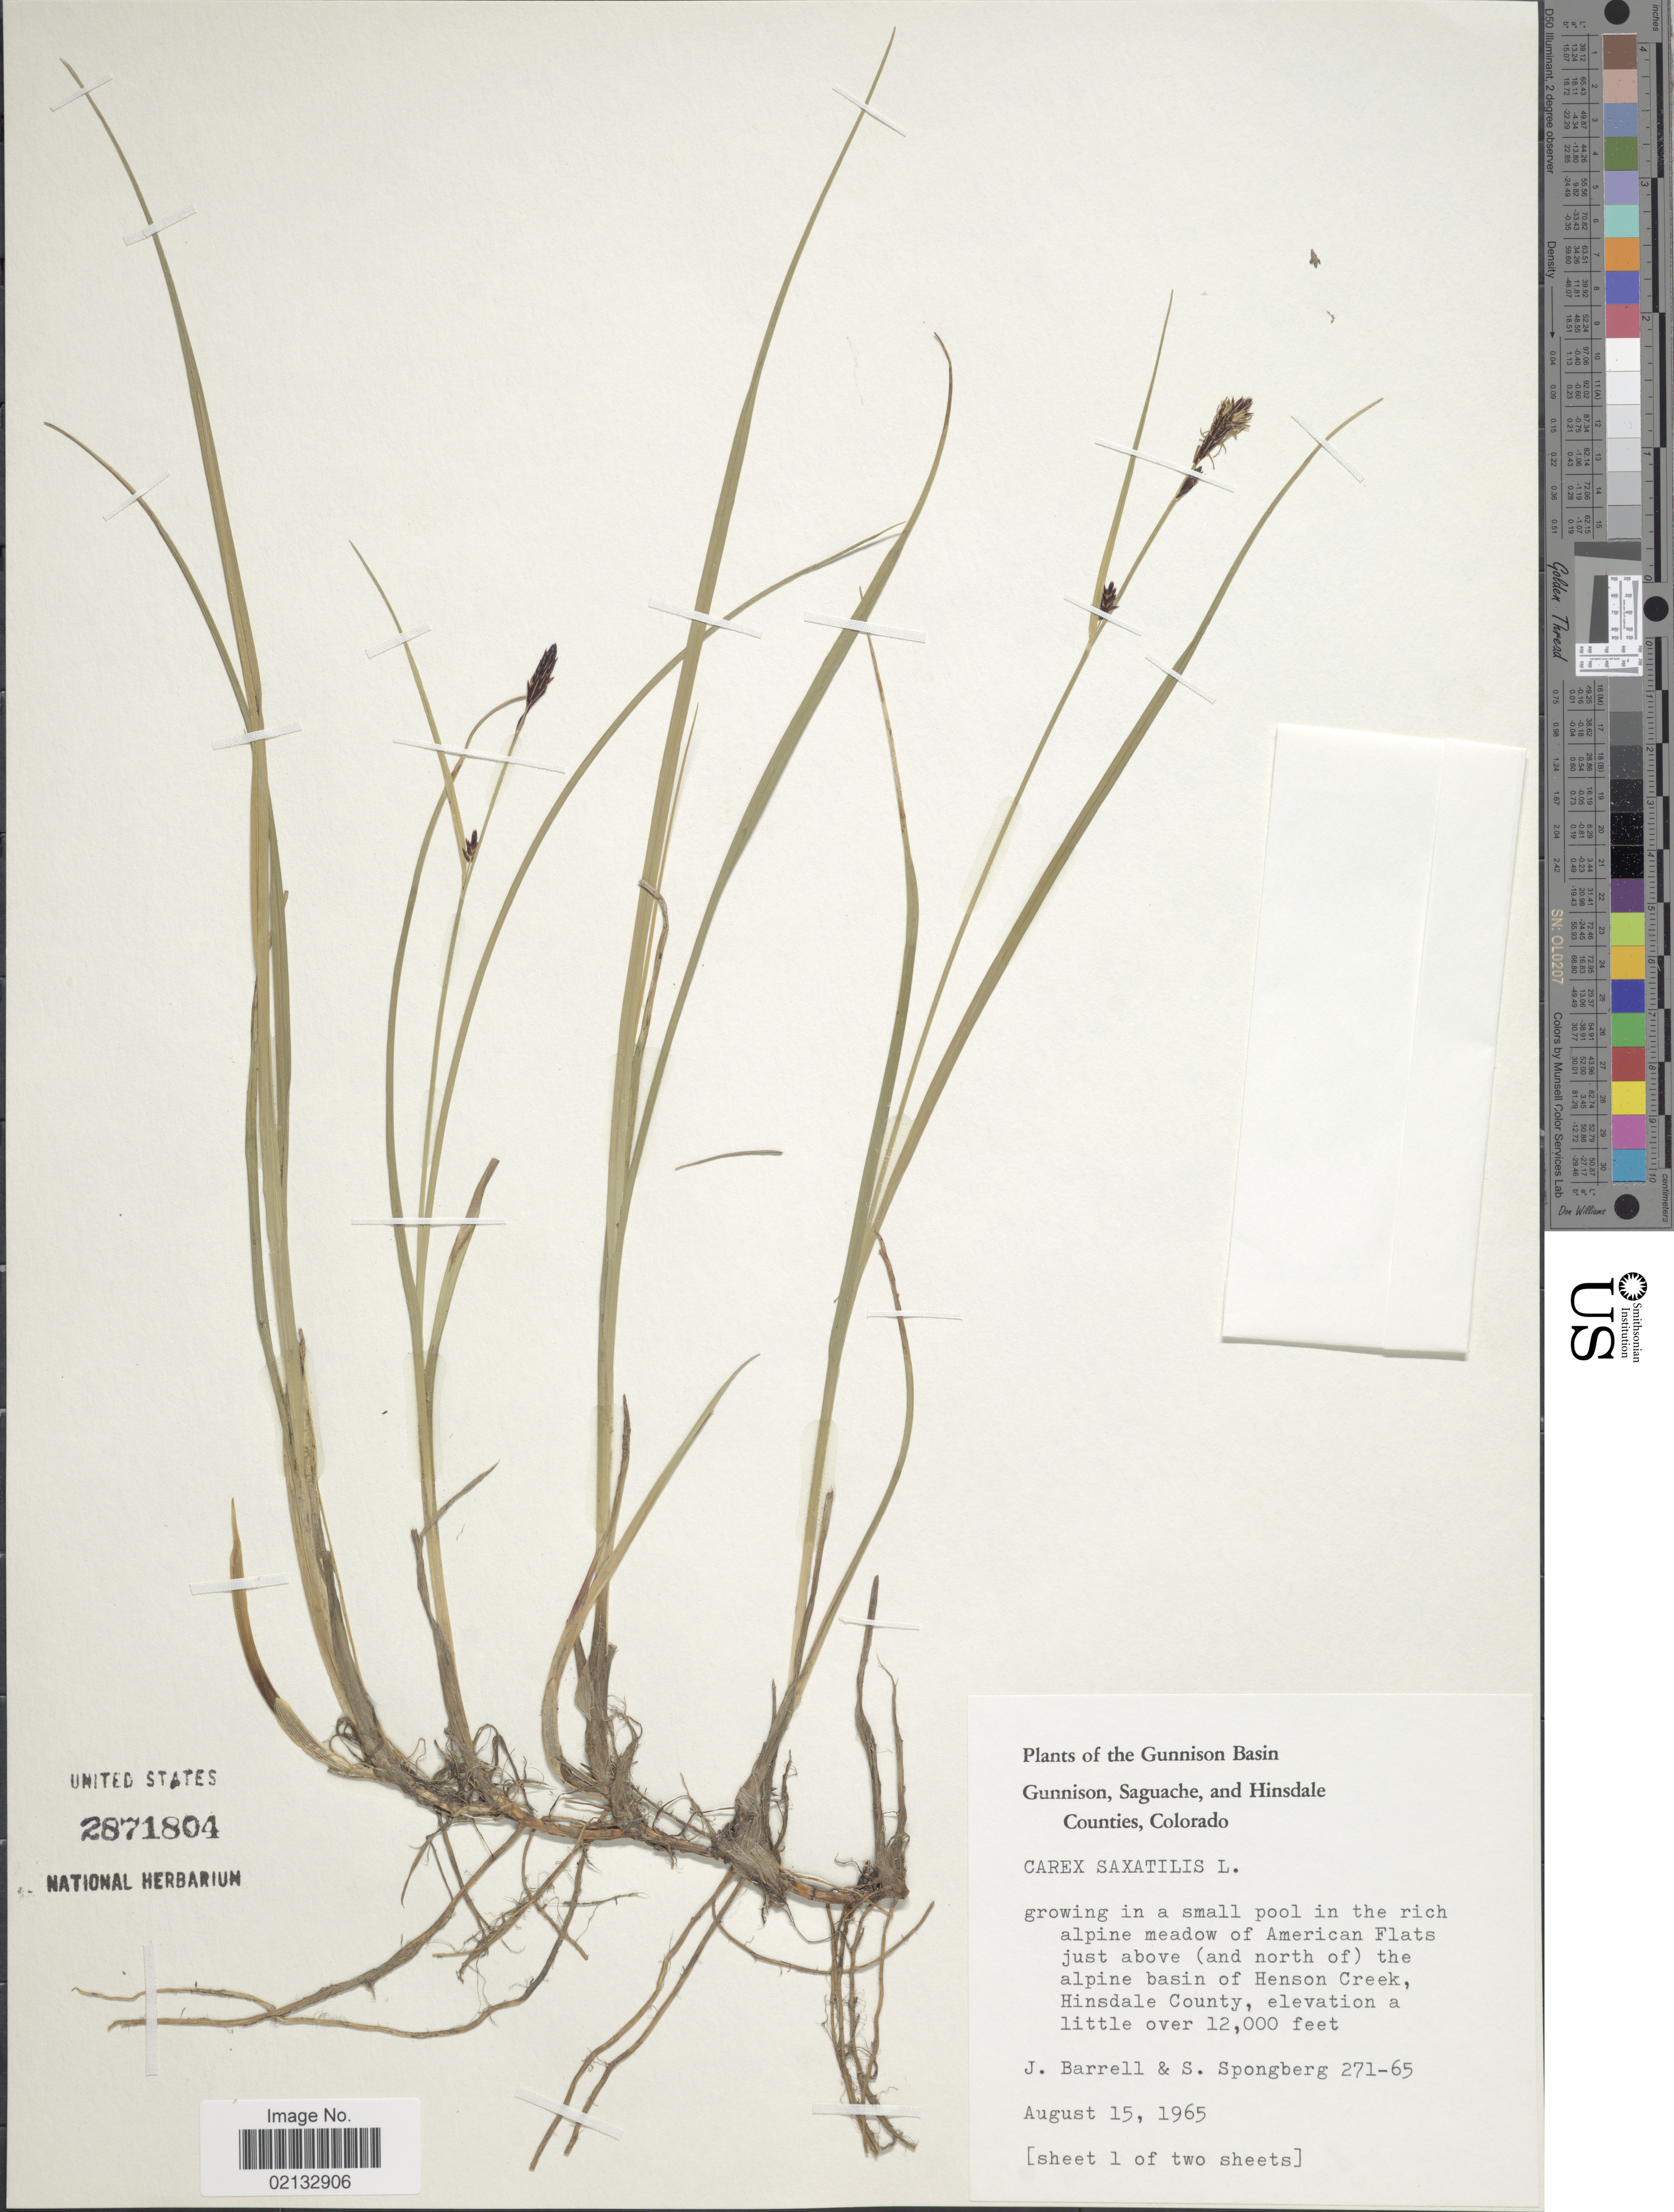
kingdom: Plantae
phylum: Tracheophyta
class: Liliopsida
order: Poales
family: Cyperaceae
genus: Carex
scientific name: Carex saxatilis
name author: L.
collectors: J. Barrell & S. A.Spongberg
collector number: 271-65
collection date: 1965-08-15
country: United States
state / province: Colorado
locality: The Gunnison Basin. In a small pool in the rich alpine meadow of American Flats just above (and north of) the alpine basin of Henson Creek, Hinsdale County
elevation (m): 3658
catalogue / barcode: US 2871804